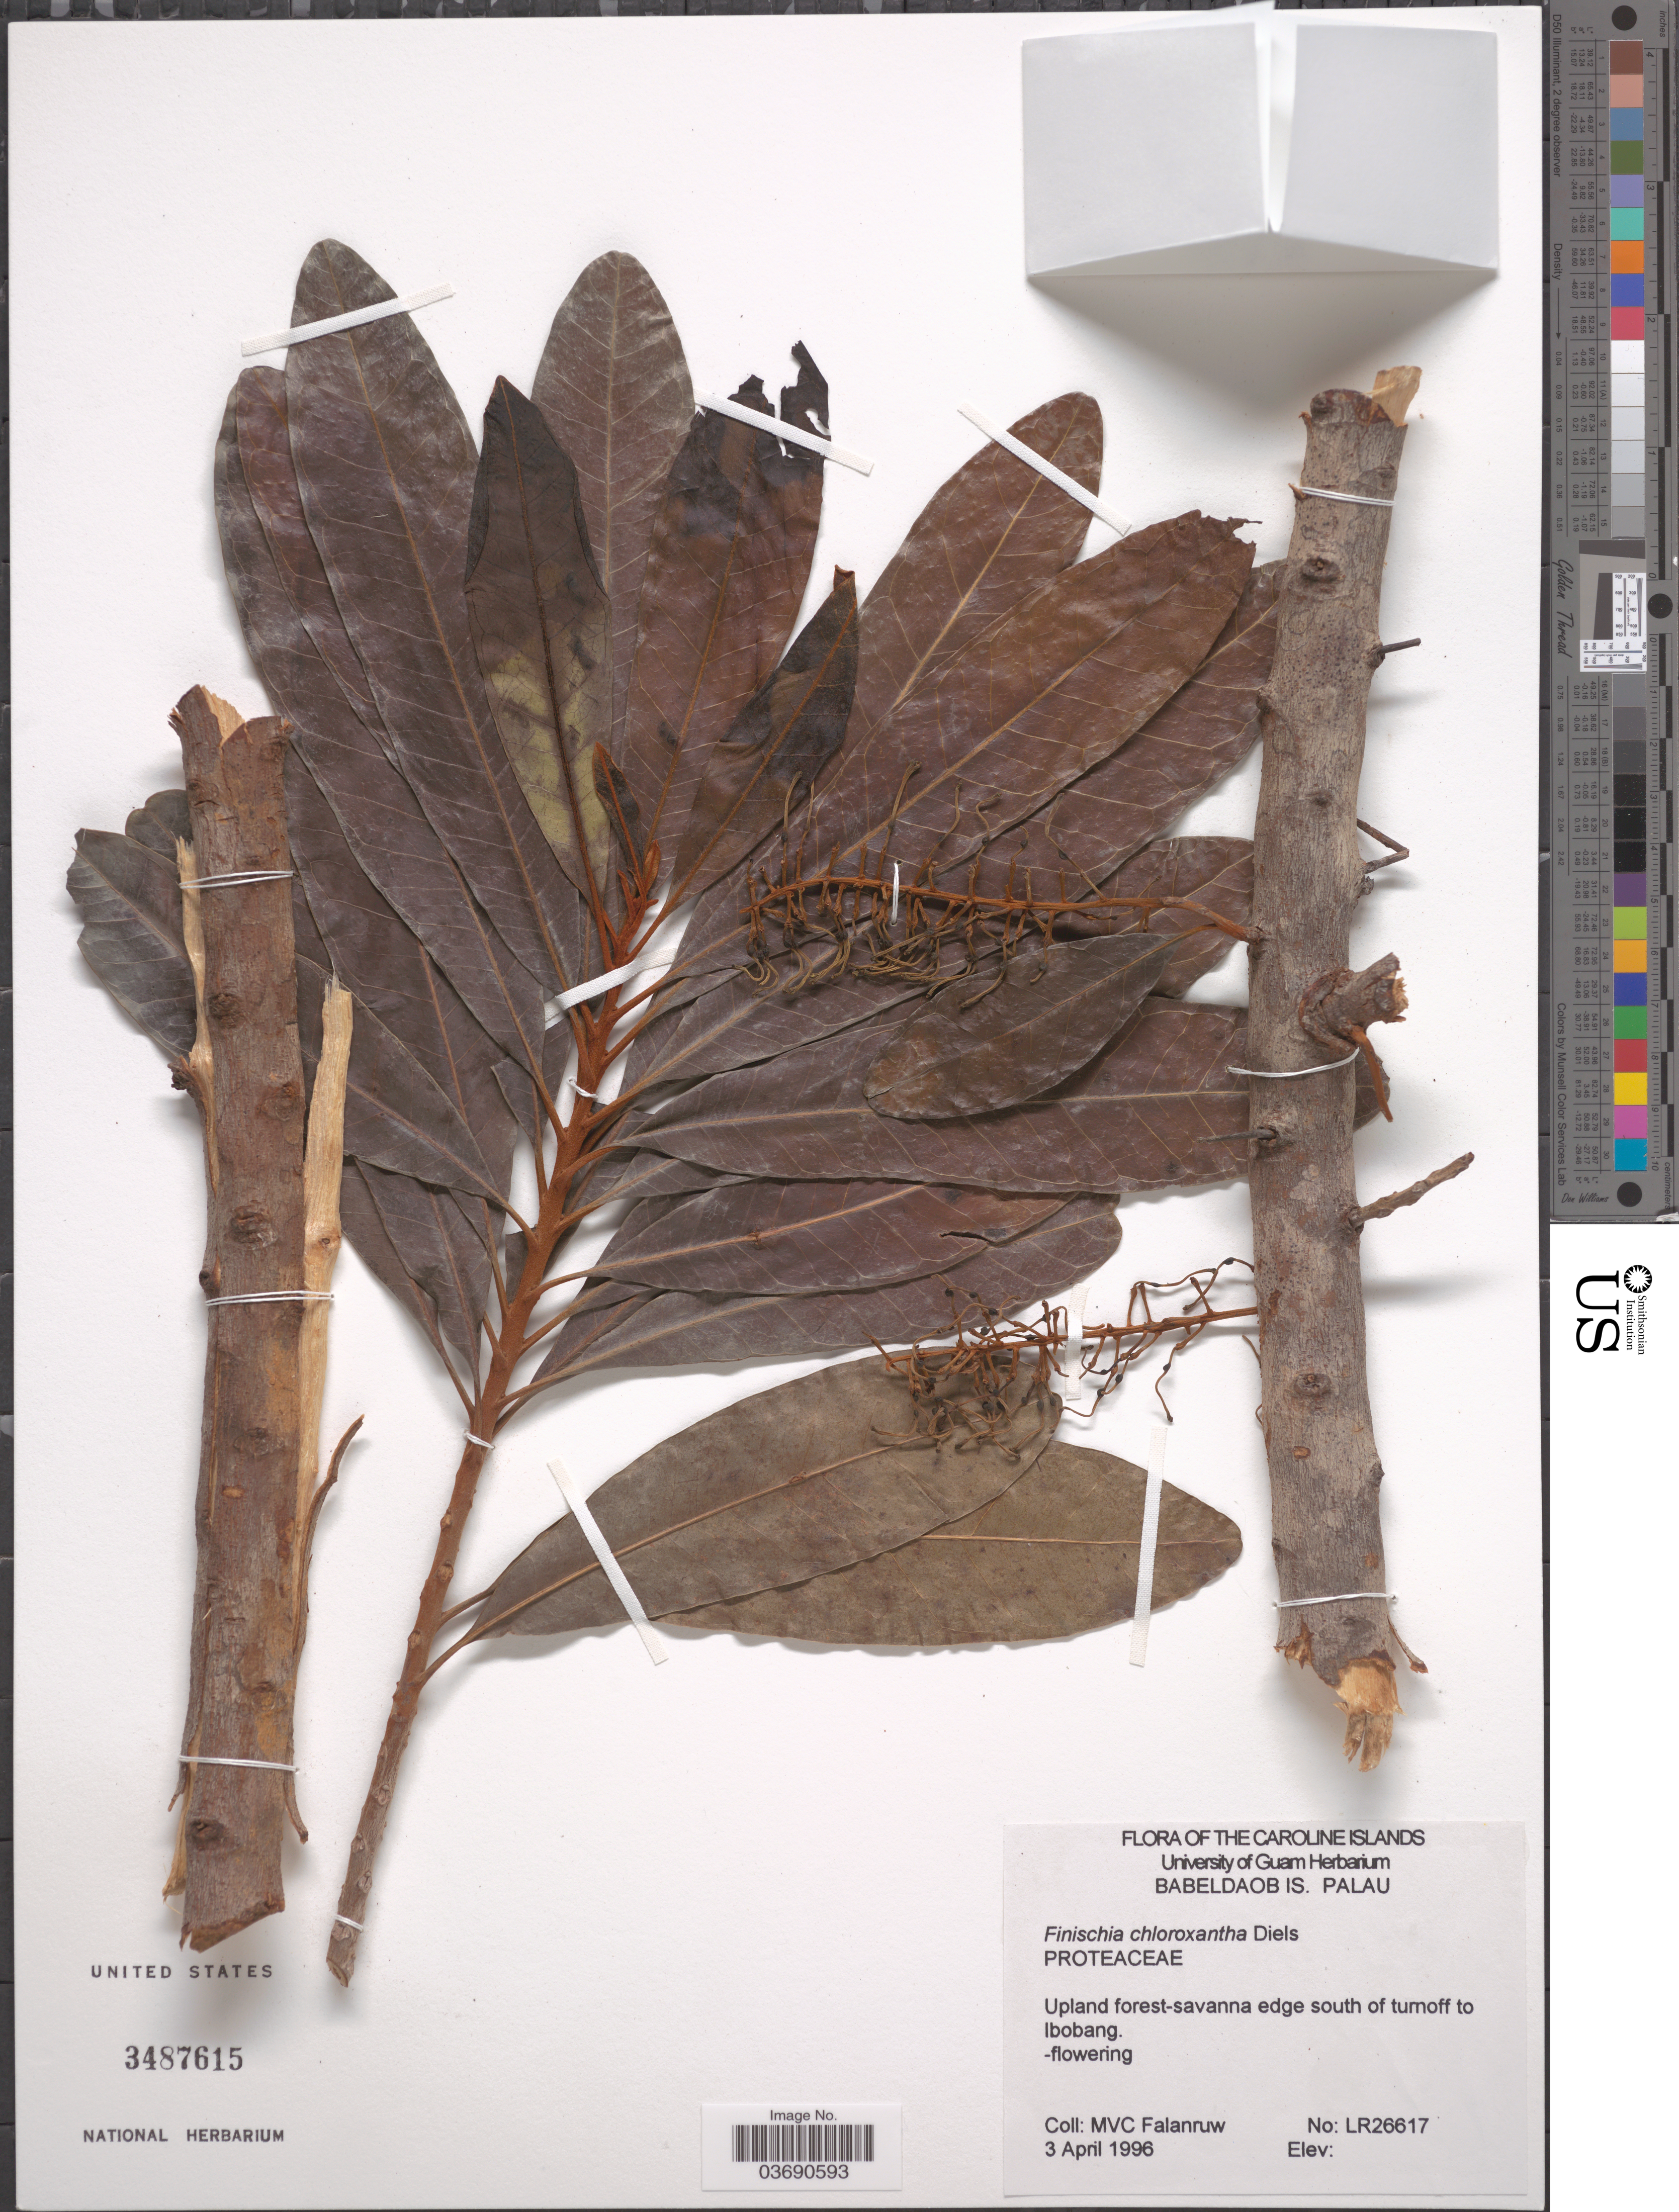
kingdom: Plantae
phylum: Tracheophyta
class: Magnoliopsida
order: Proteales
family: Proteaceae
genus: Finschia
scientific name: Finschia chloroxantha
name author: Diels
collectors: M. V. Falanruw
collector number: LR26617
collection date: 1996-04-03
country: Palau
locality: The Caroline Islands. Babeldaob Is. Palau. Upland forest-savanna edge south of turnoff to Ibobang.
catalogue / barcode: US 3487615